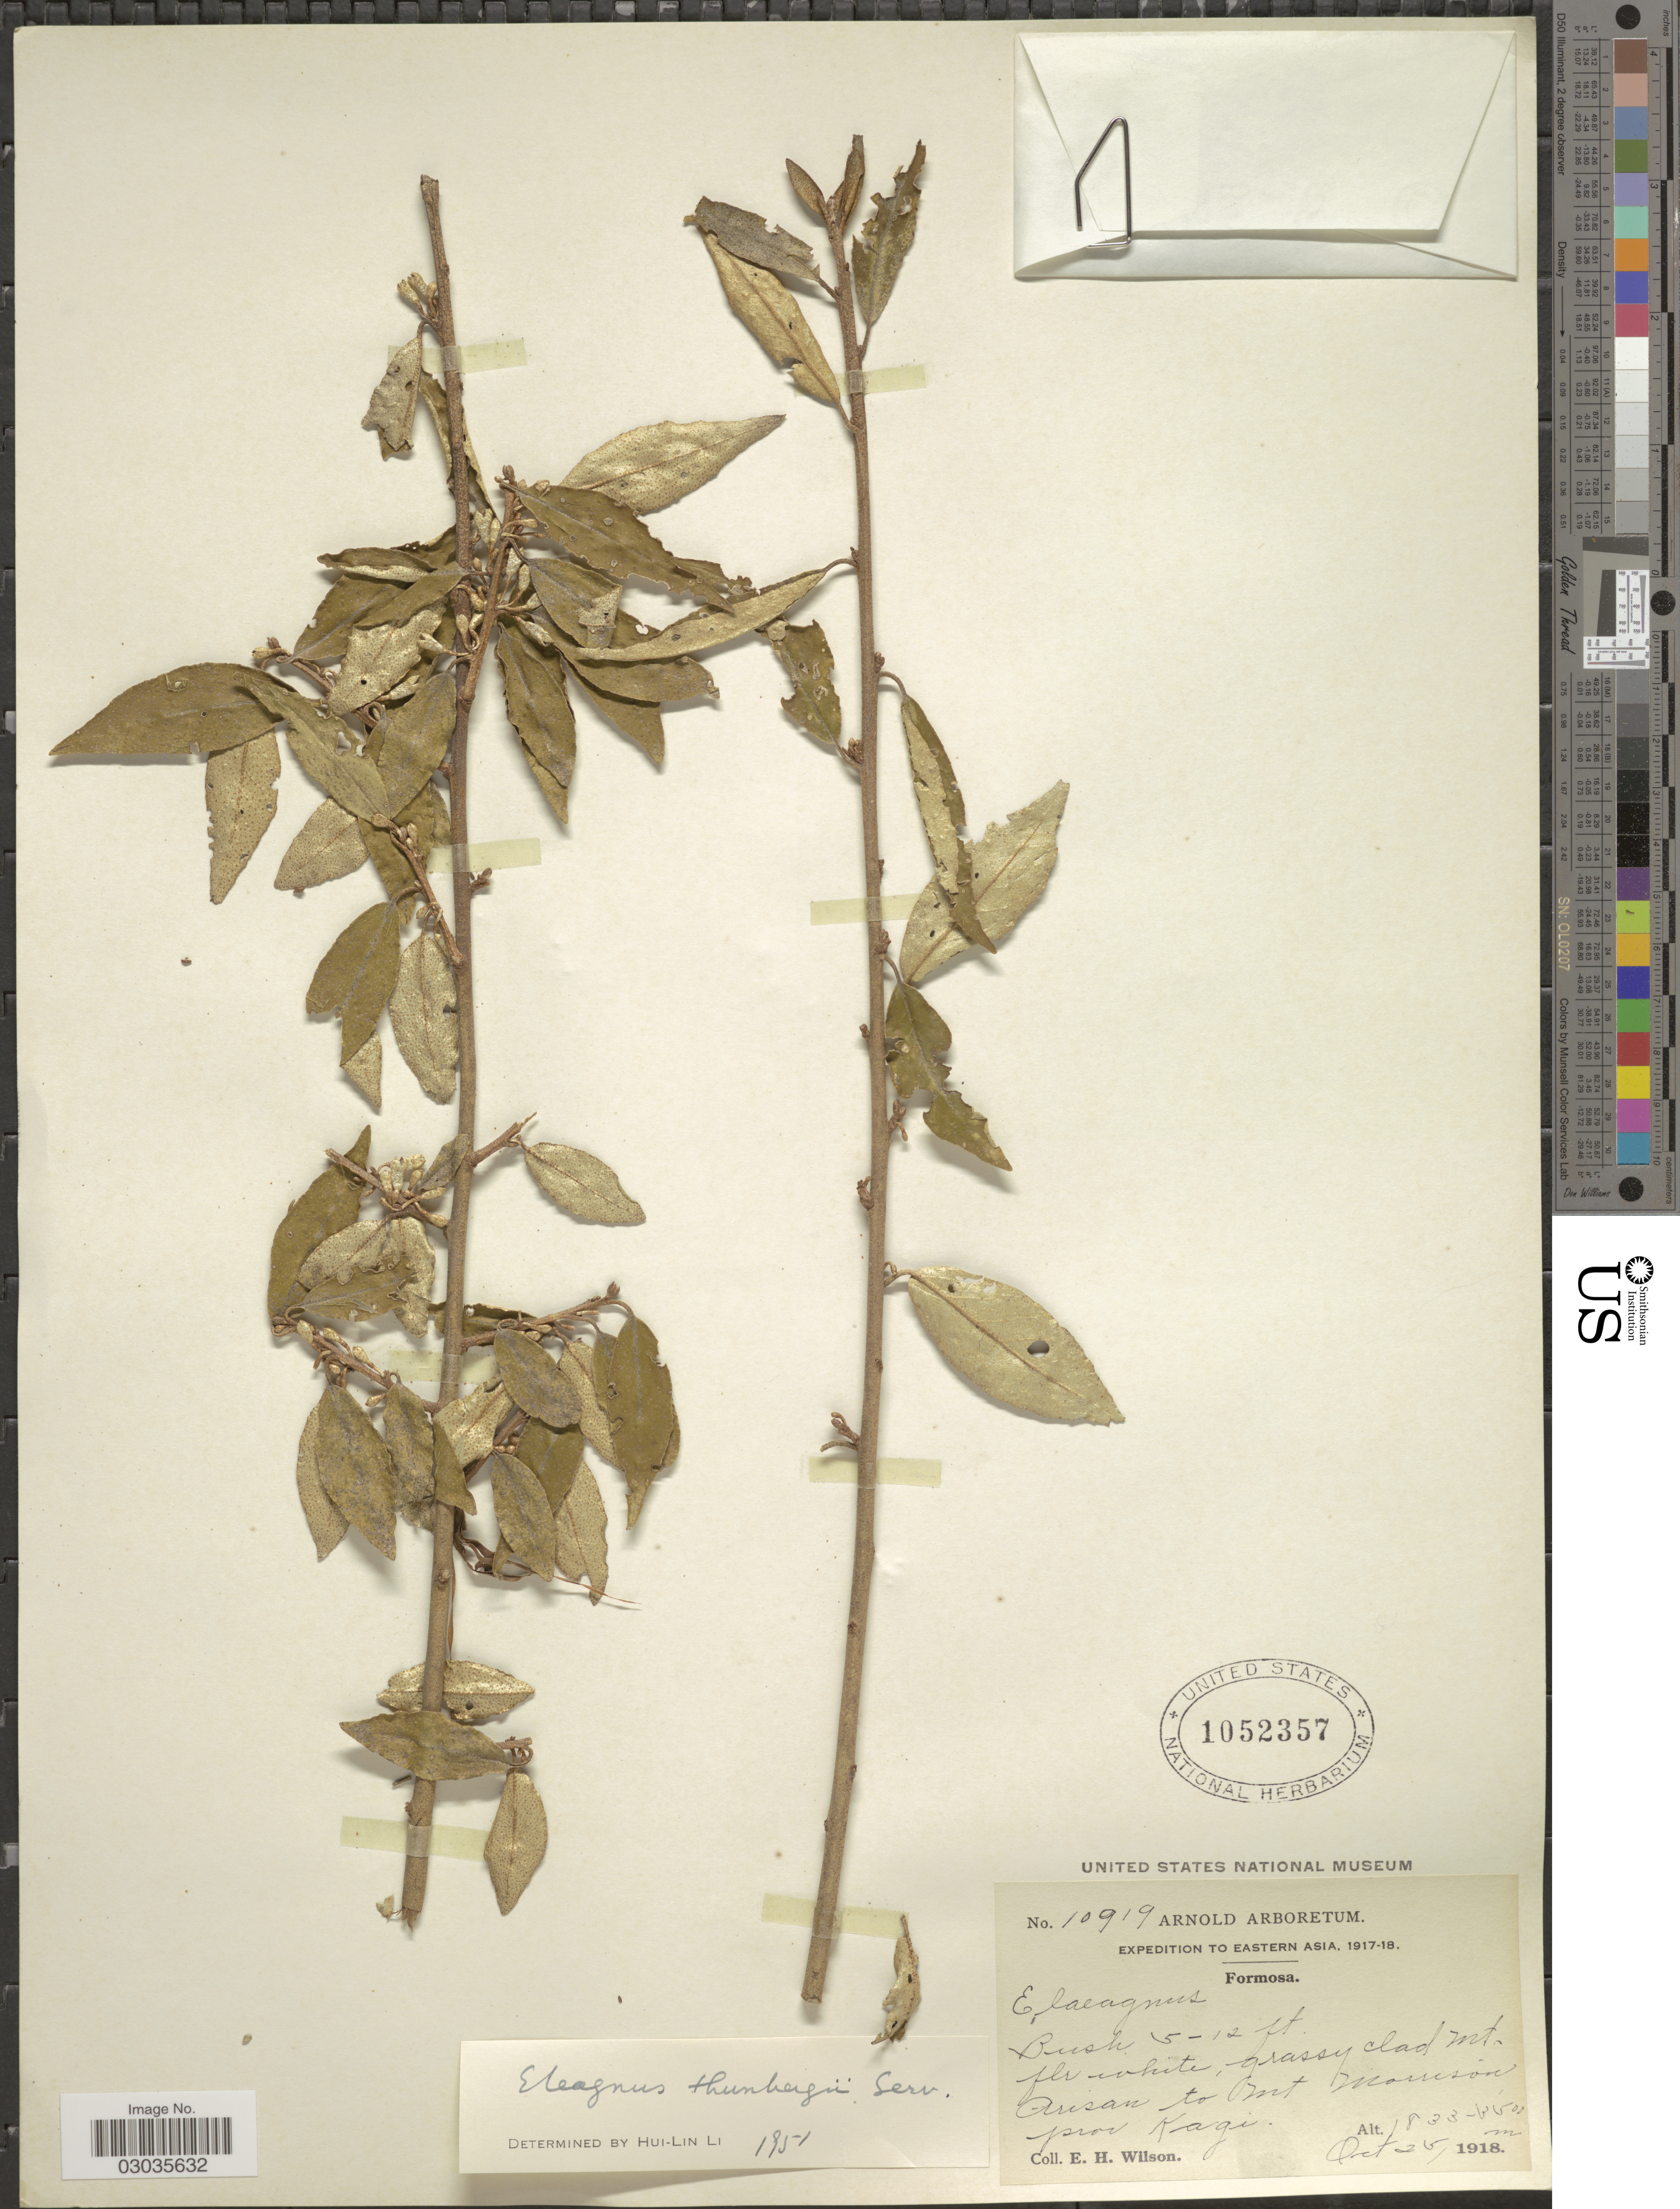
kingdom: Plantae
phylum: Tracheophyta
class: Magnoliopsida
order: Rosales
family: Elaeagnaceae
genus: Elaeagnus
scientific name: Elaeagnus thunbergii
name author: Servettaz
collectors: E. Wilson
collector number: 10919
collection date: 1918-10-25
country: Taiwan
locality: Eastern Asia. Formosa. Mt. Arisan to Mt Morrison, prov Kagi.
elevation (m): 1833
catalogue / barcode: US 1052357